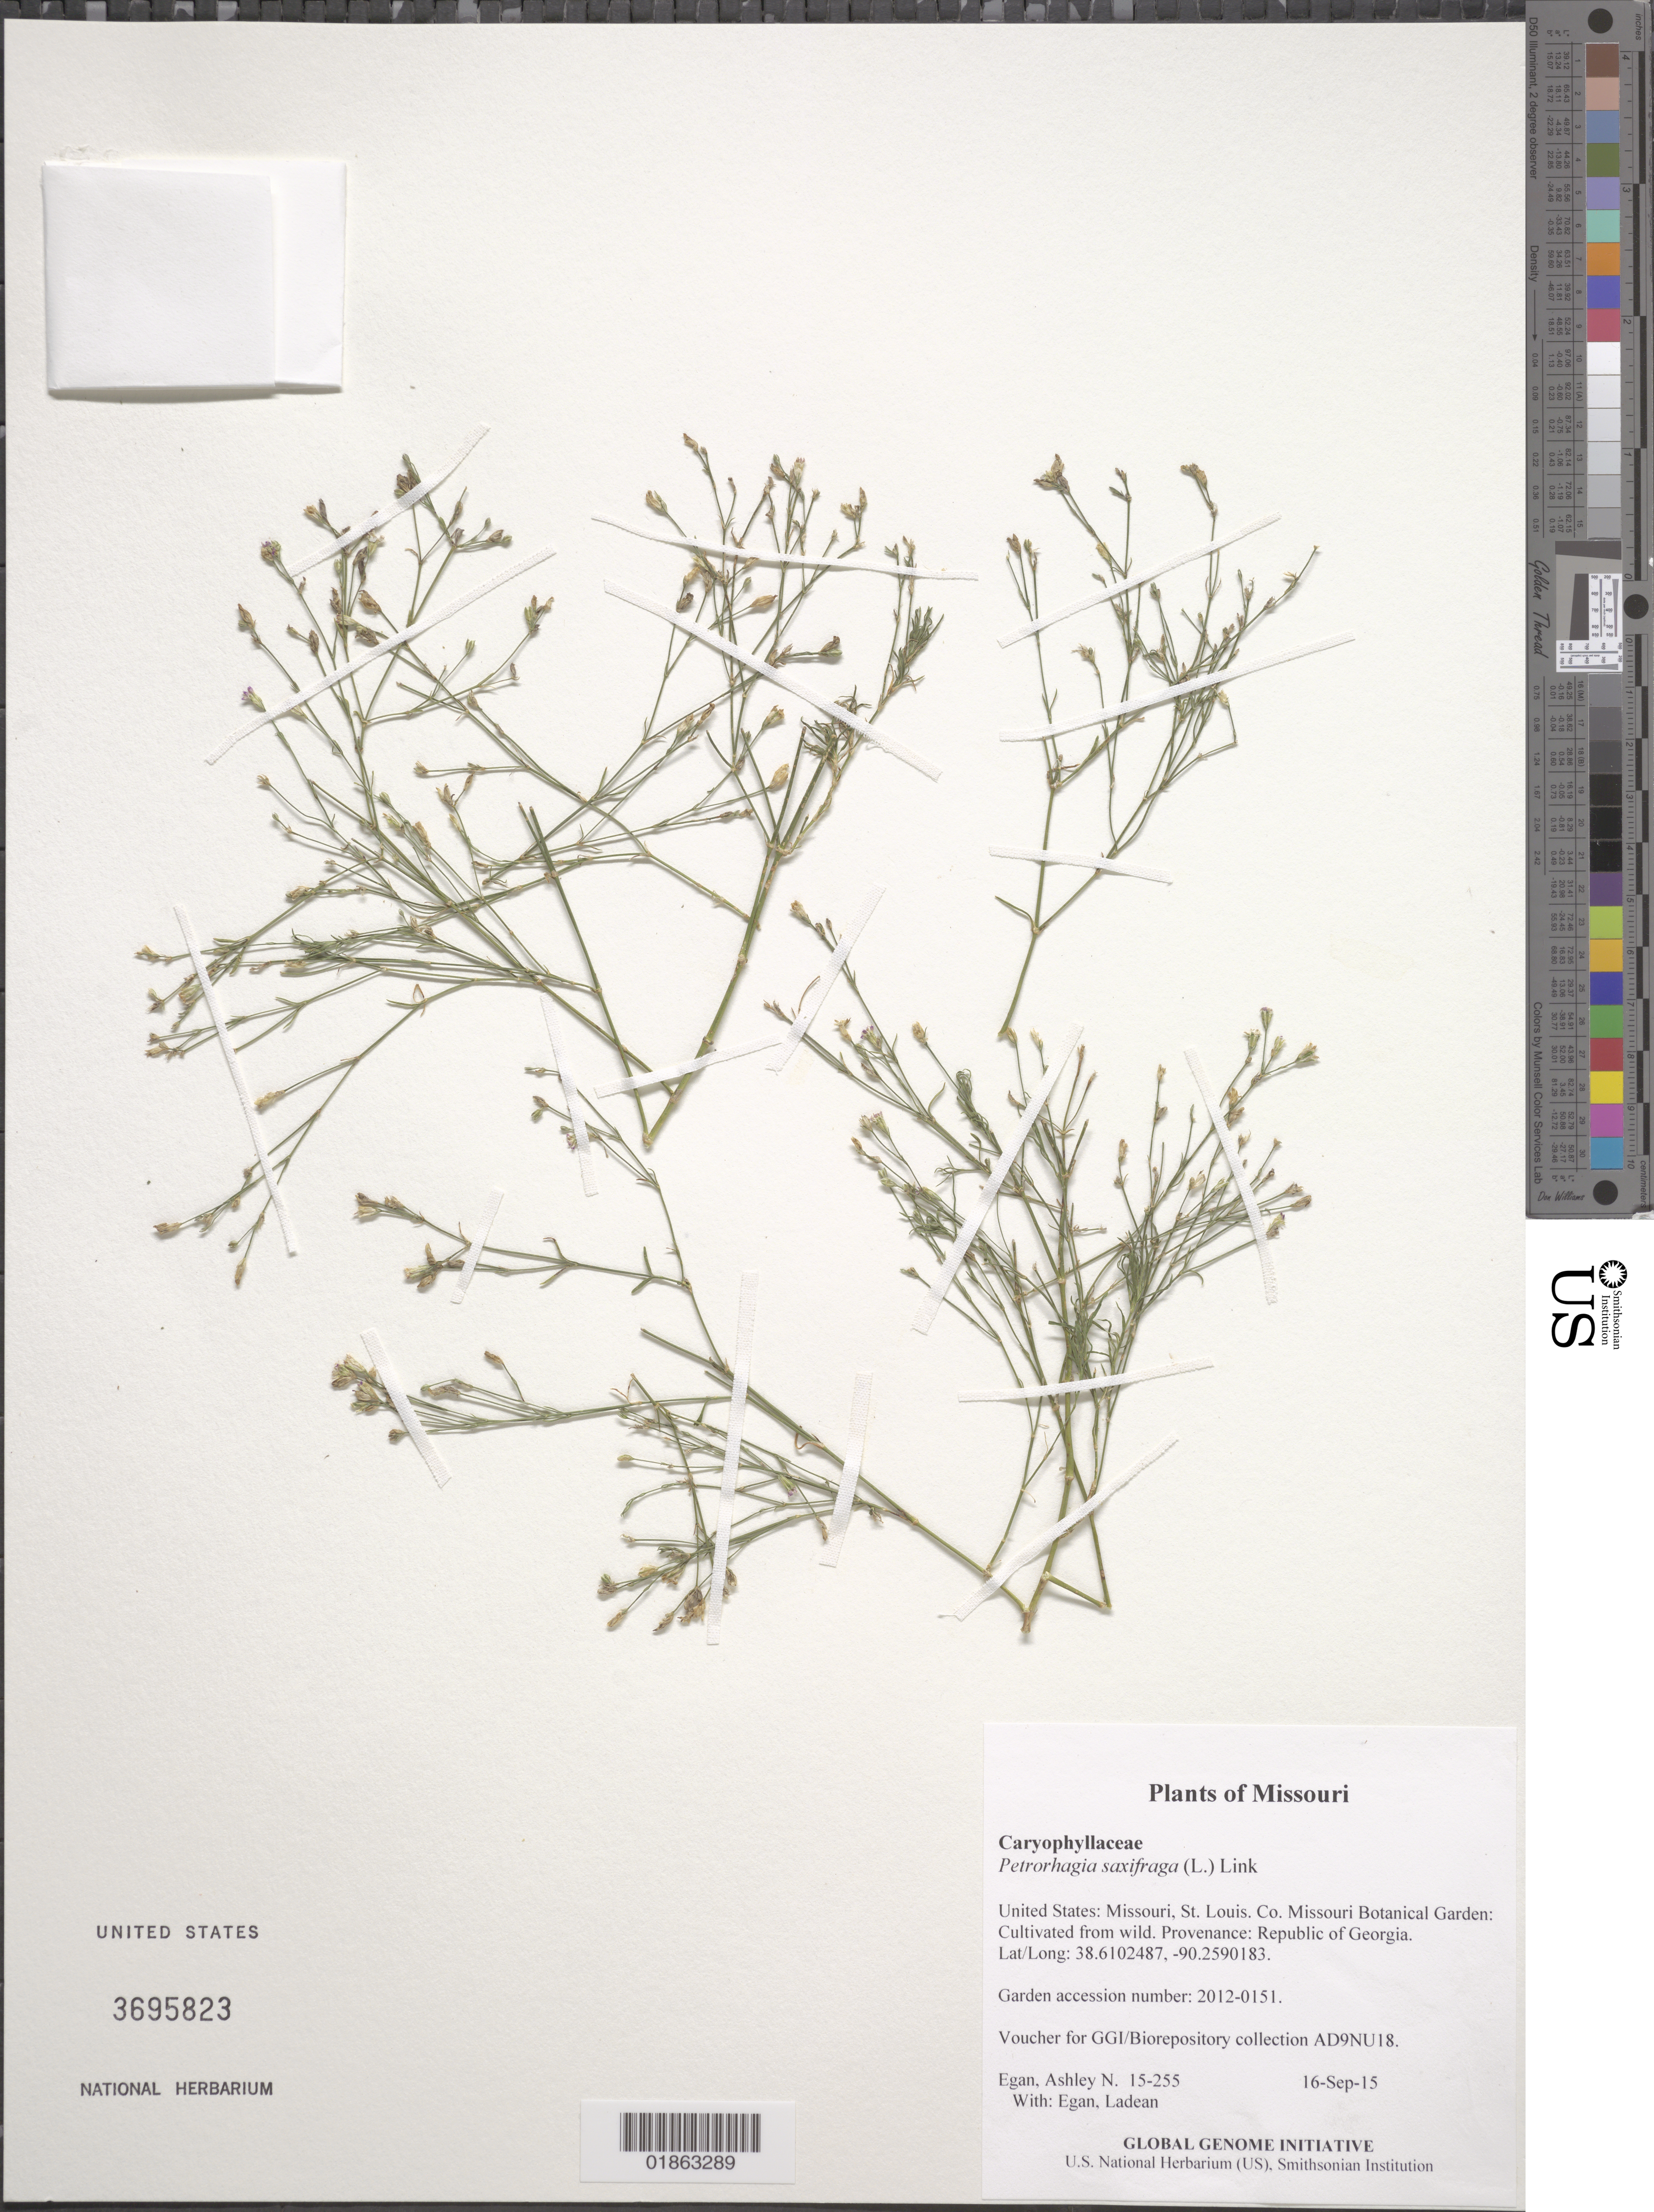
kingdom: Plantae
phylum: Tracheophyta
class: Magnoliopsida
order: Caryophyllales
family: Caryophyllaceae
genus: Petrorhagia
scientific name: Petrorhagia saxifraga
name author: (L.) Link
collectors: A. N. Egan & L. Egan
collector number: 15-255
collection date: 2015-09-16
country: United States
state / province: Missouri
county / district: St. Louis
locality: Missouri Botanical Garden: Cultivated from wild. Provenance: Republic of Georgia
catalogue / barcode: US 3695823